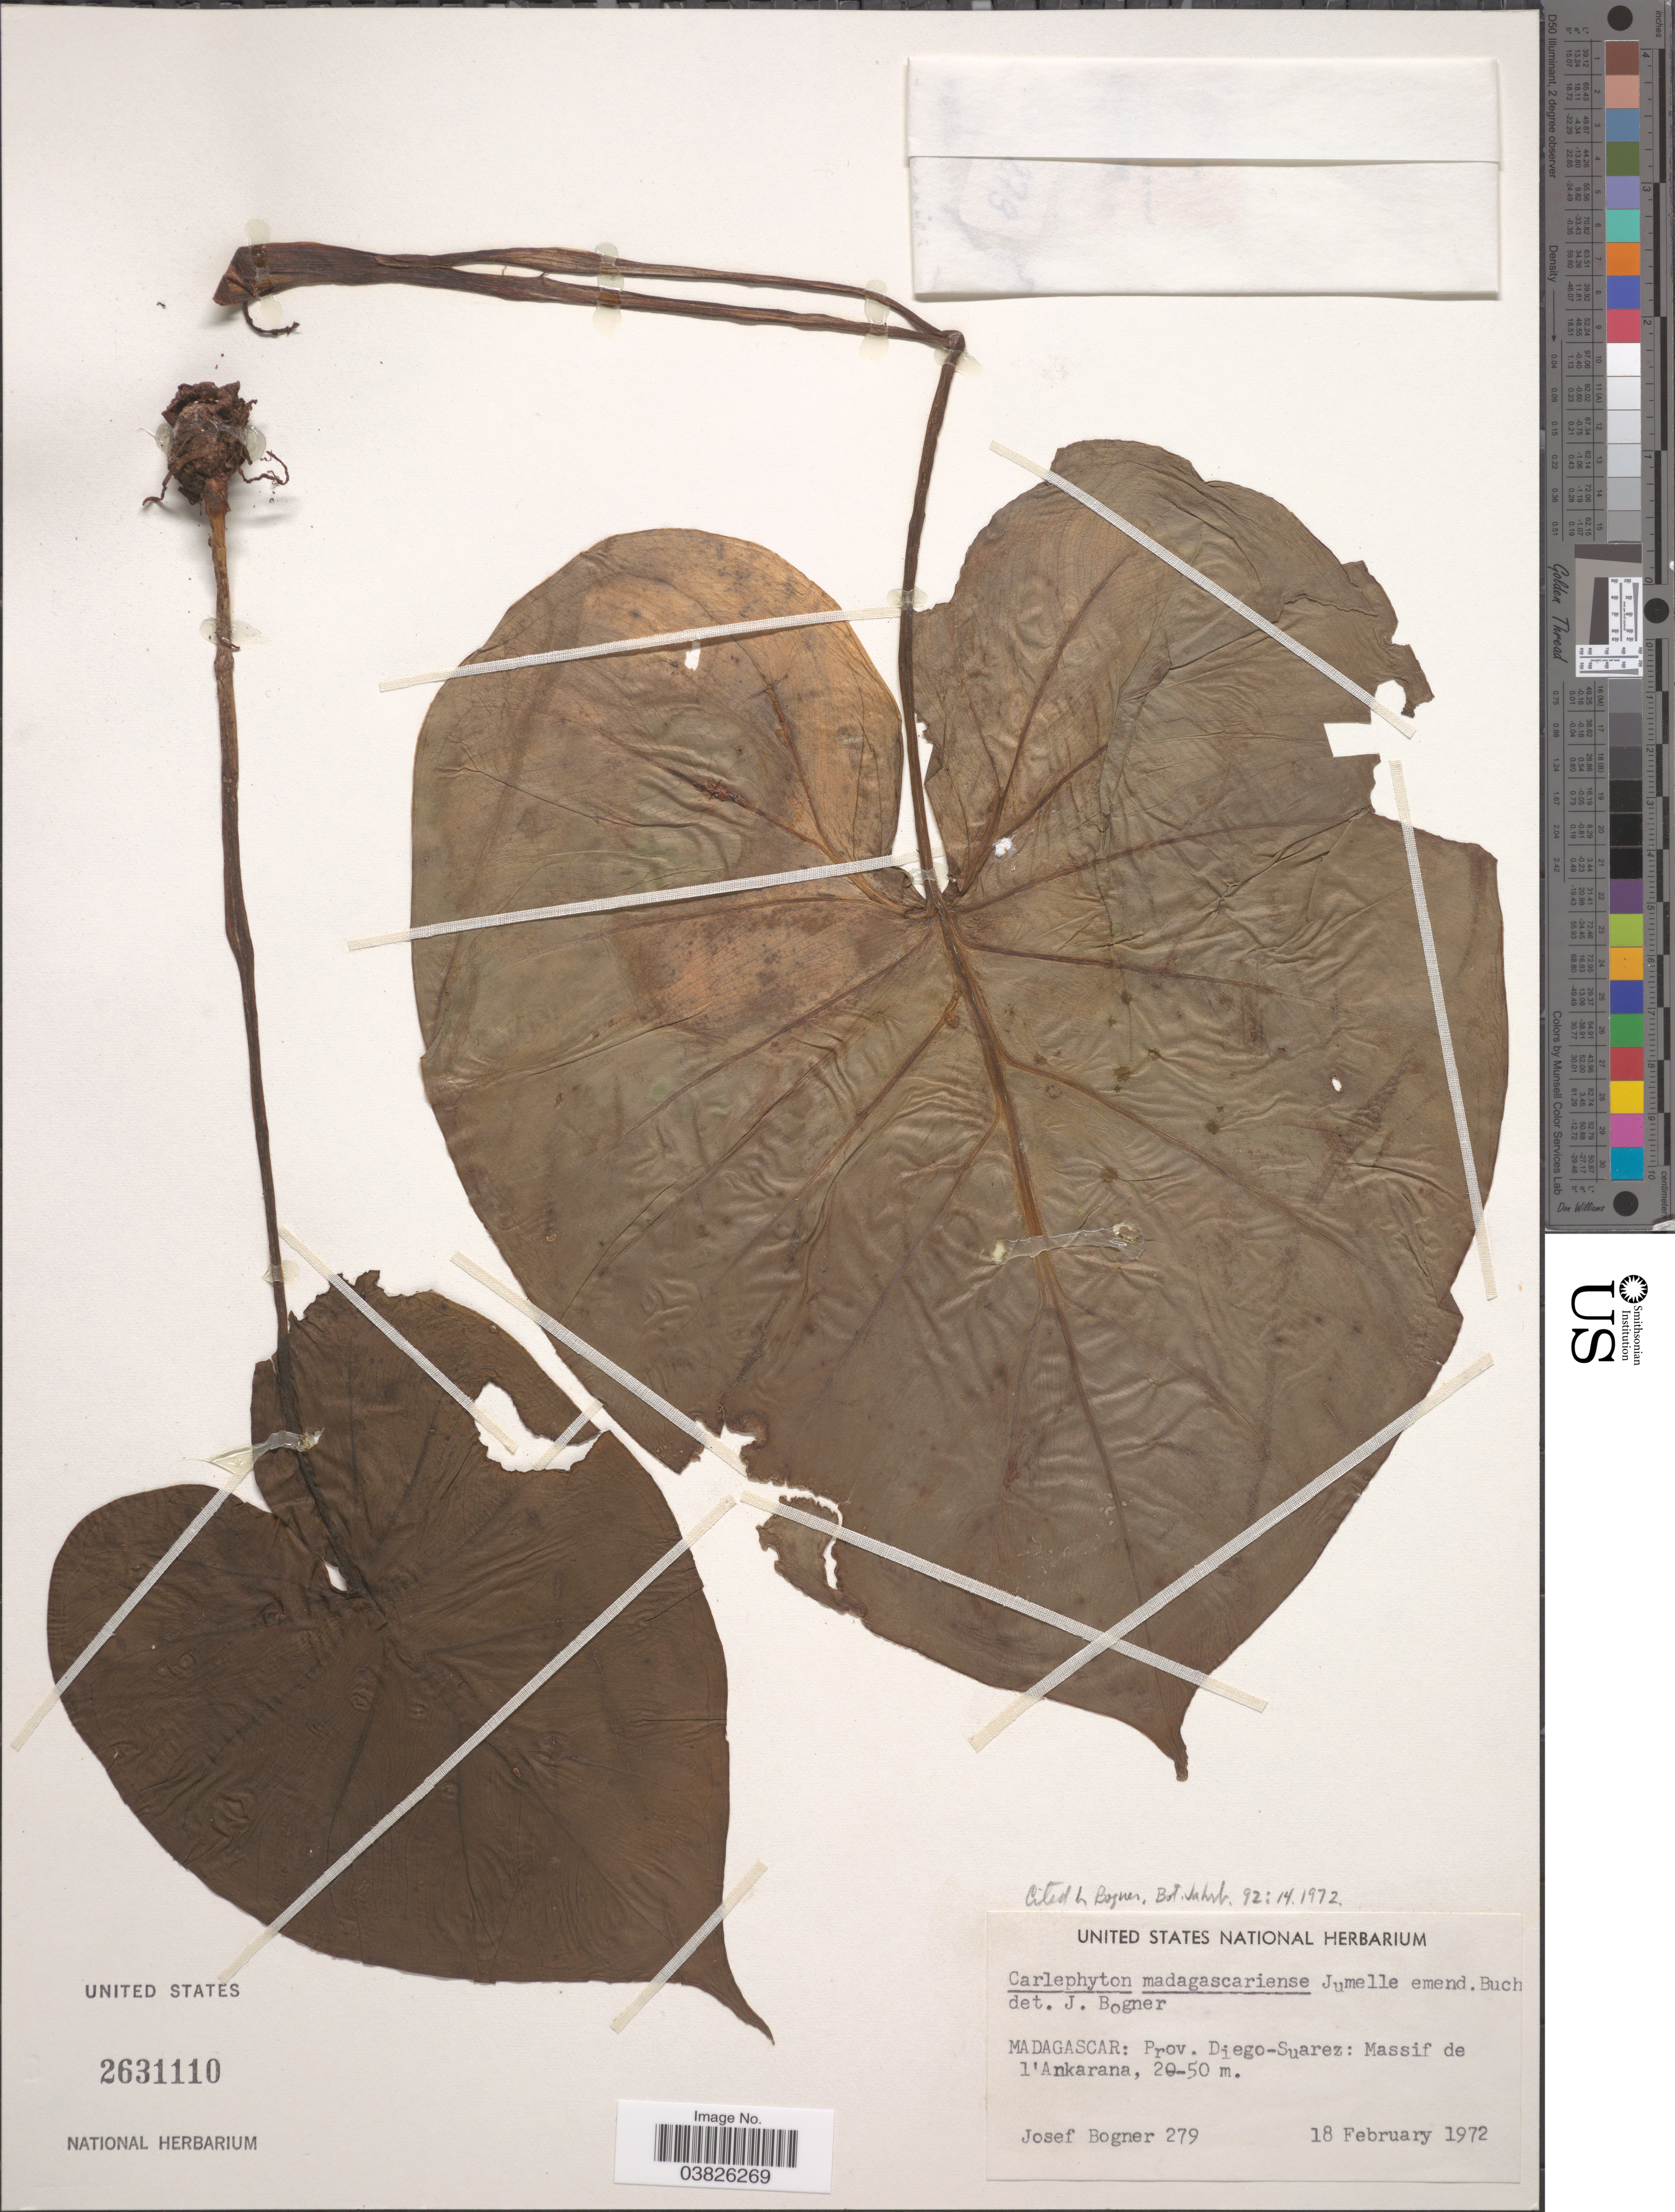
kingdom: Plantae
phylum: Tracheophyta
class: Liliopsida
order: Alismatales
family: Araceae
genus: Carlephyton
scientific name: Carlephyton madagascariense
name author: Jum.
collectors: J. Bogner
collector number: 279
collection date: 1972-02-18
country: Madagascar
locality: Prov. Diego-Suarez: Massif de l'Ankarana.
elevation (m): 20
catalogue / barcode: US 2631110